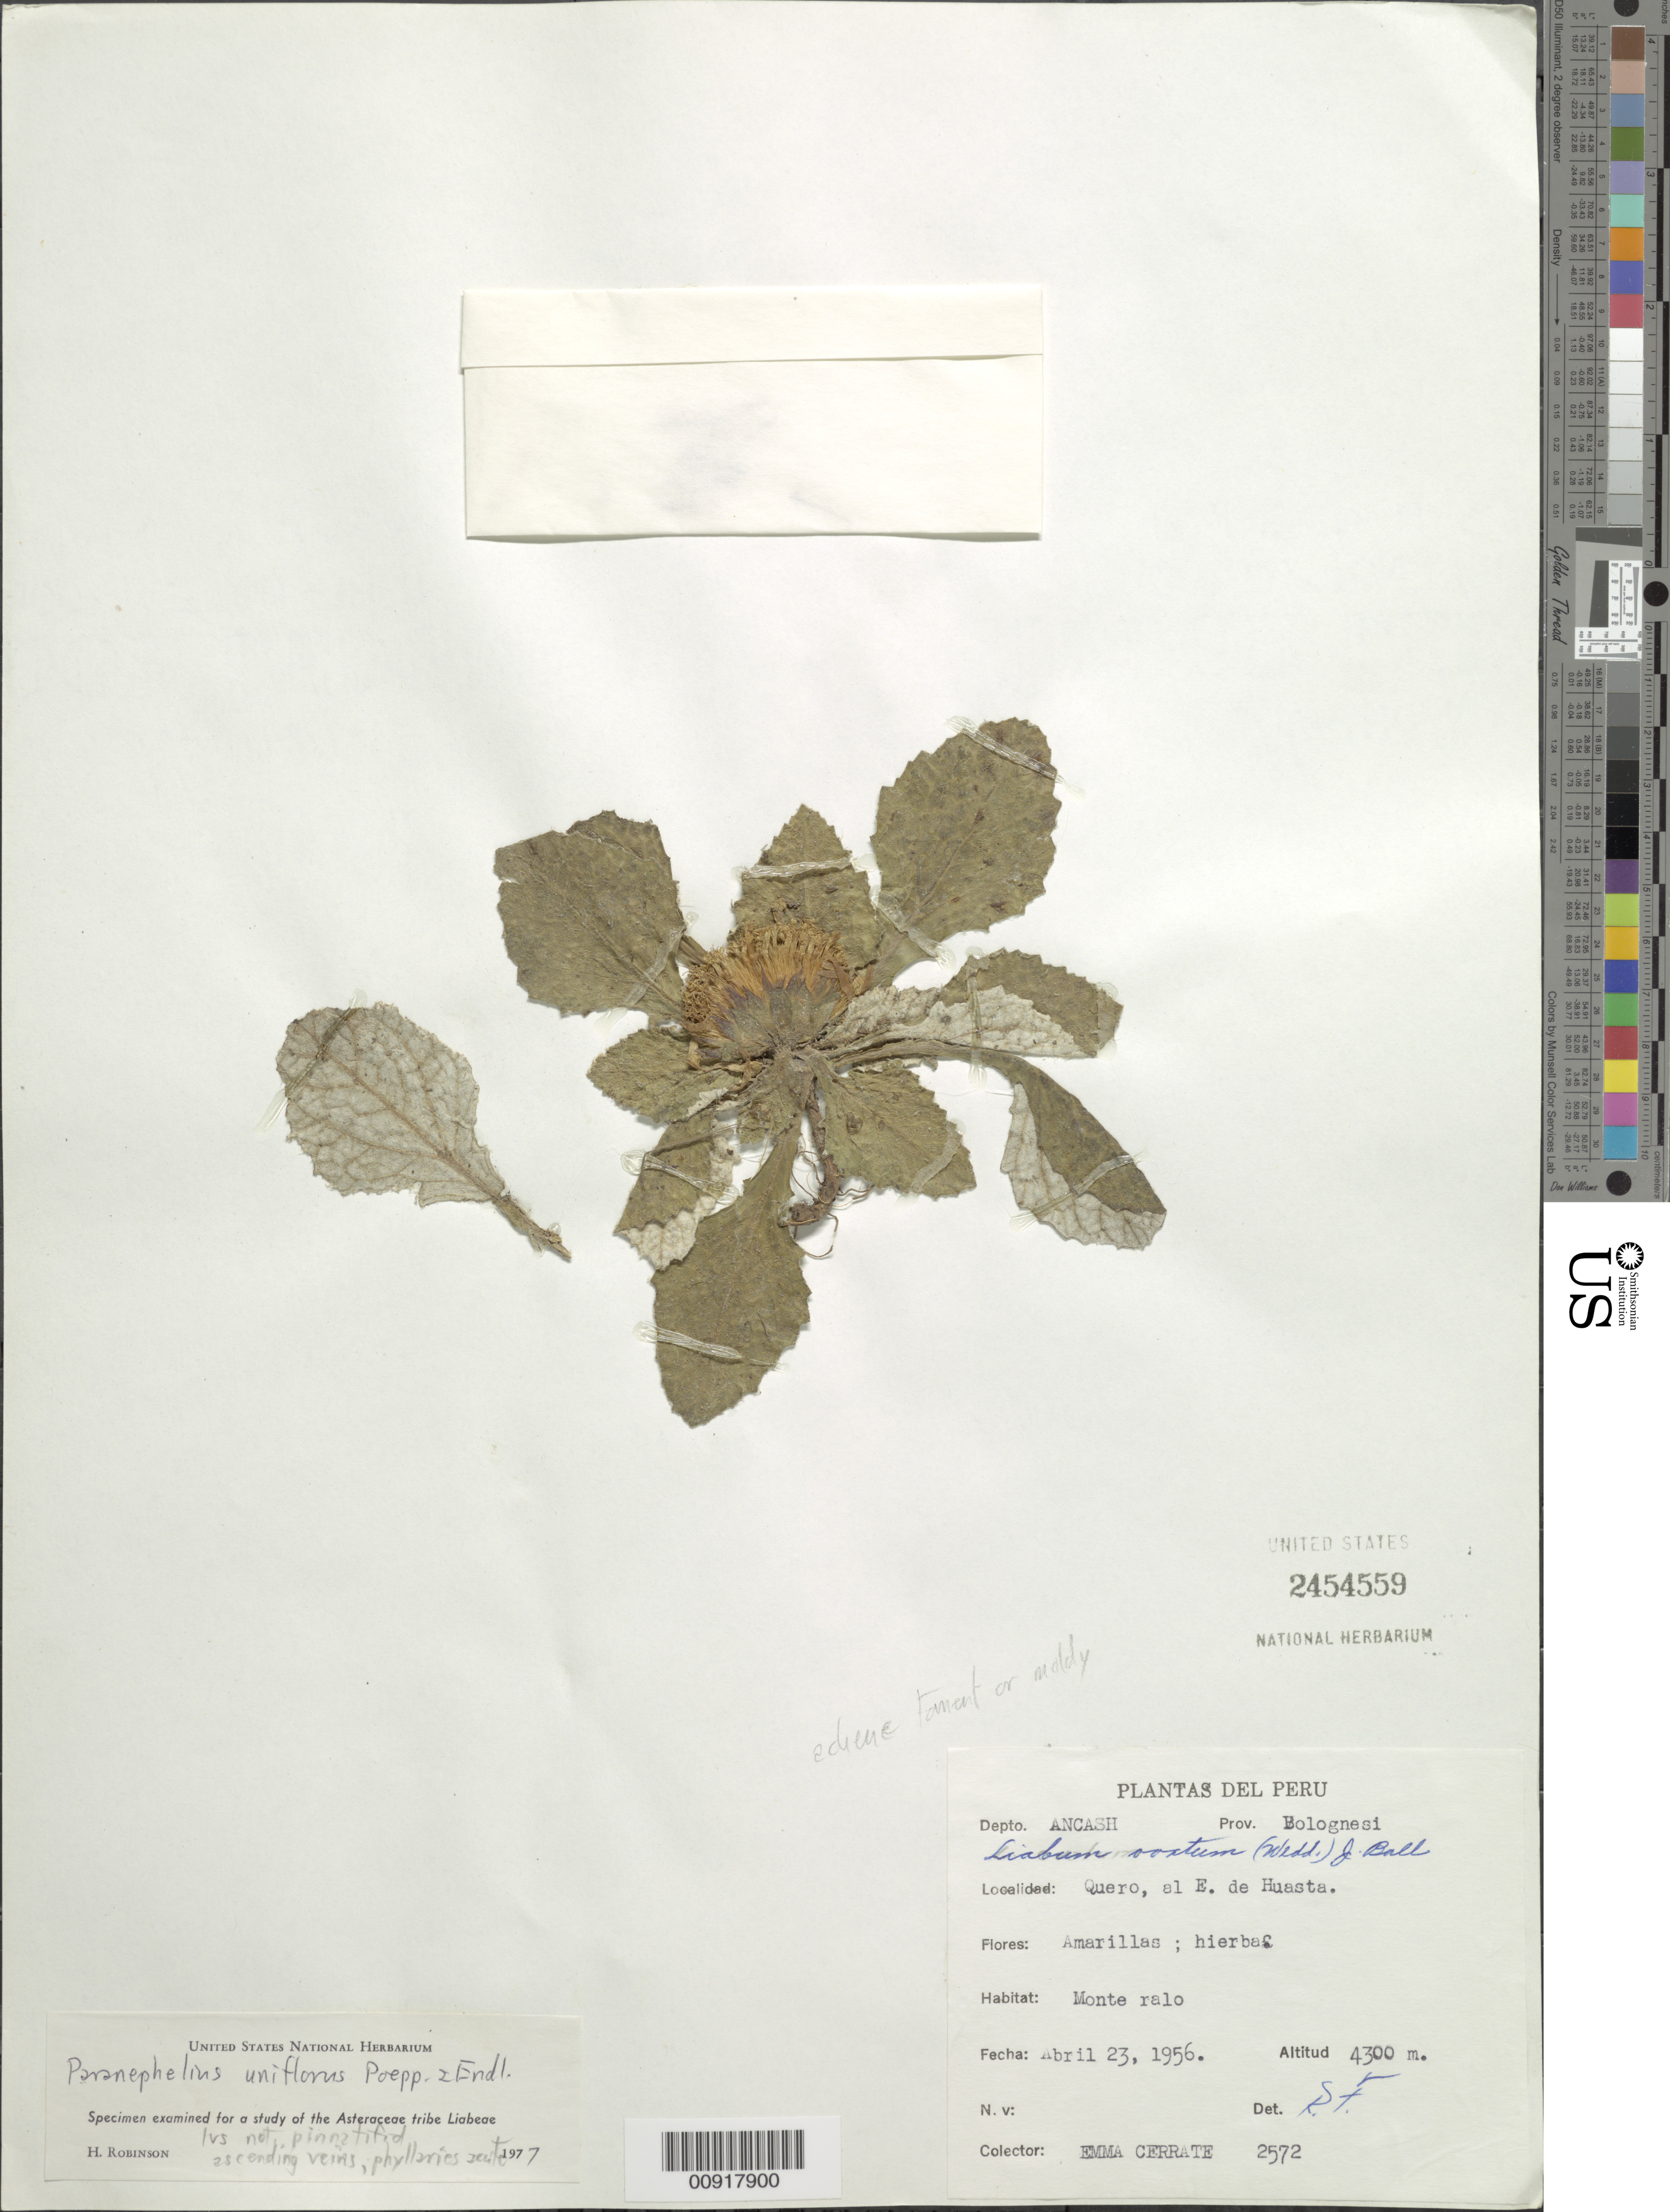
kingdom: Plantae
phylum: Tracheophyta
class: Magnoliopsida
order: Asterales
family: Asteraceae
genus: Paranephelius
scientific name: Paranephelius uniflorus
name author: Poepp. & Endl.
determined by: Robinson, Harold E., (US)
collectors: E. Cerrate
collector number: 2572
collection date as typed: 23 April 1956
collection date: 1956-04-23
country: Peru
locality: Prov. Bolognesi, Dpto. Ancash, quero, E de Huasta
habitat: Monte ralo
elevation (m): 4300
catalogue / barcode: US 2454559